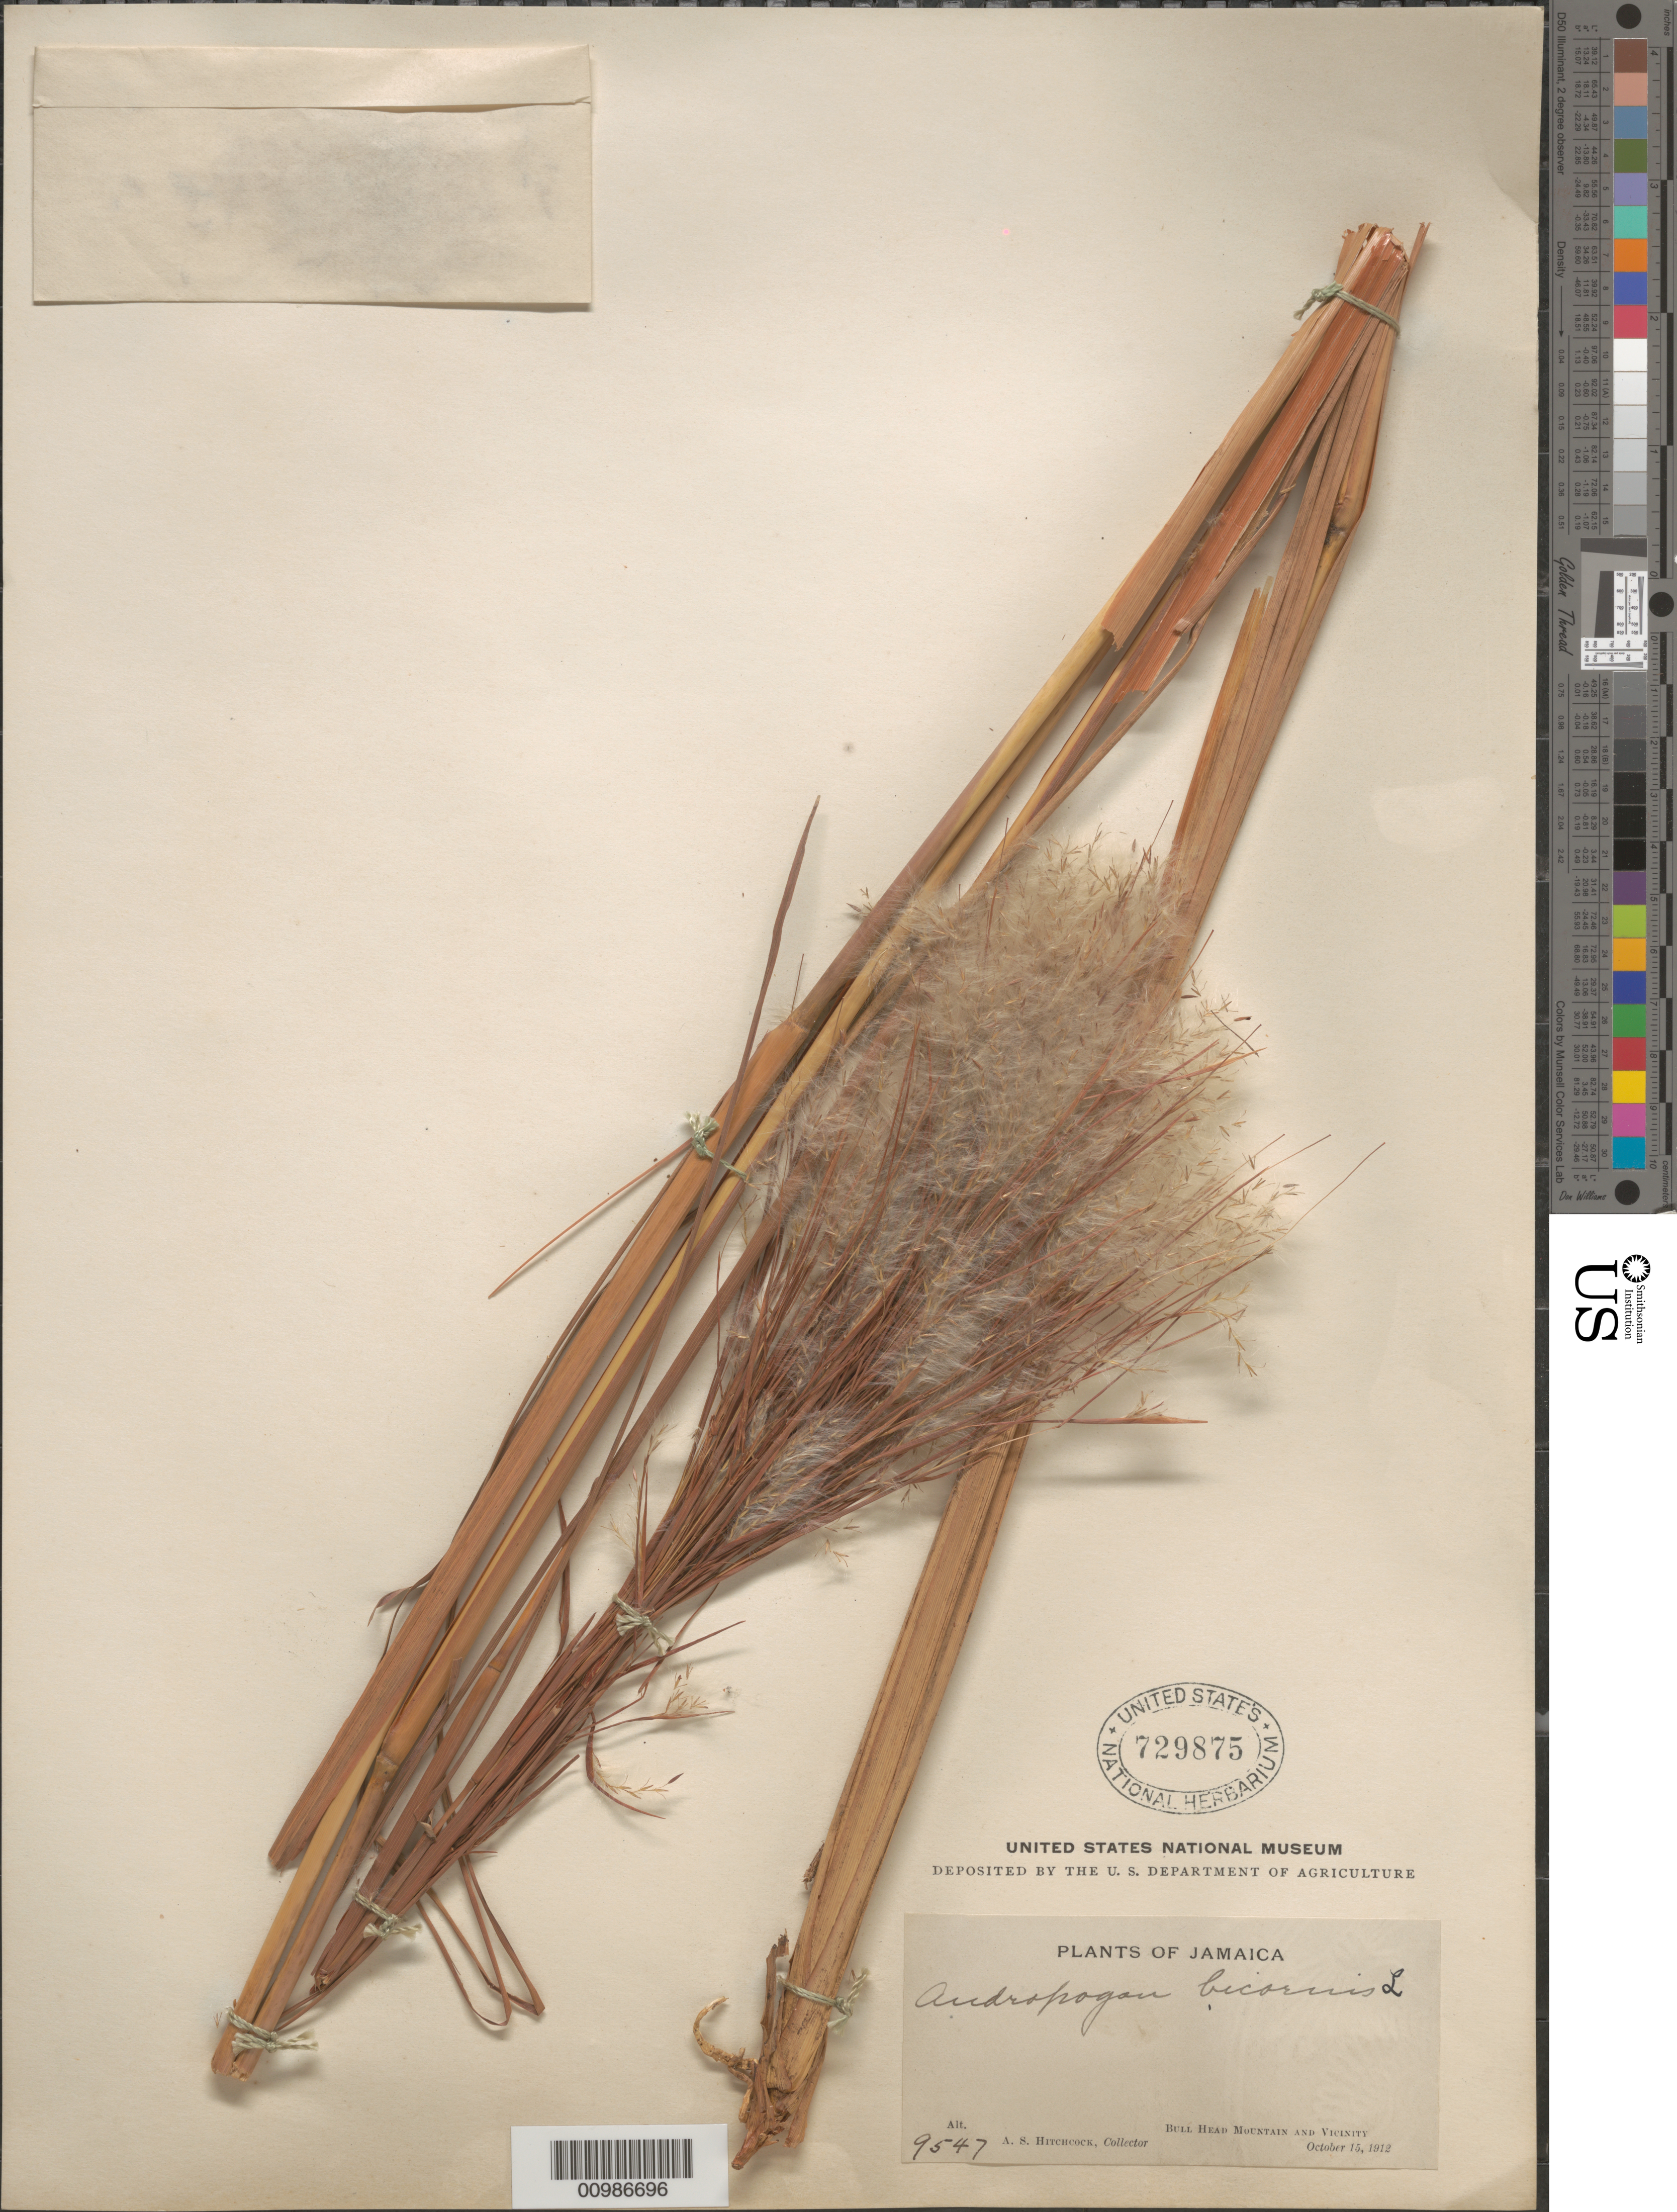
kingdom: Plantae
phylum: Tracheophyta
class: Liliopsida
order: Poales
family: Poaceae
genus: Andropogon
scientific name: Andropogon bicornis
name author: L.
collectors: A. S. Hitchcock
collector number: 9547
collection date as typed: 15 Oct 1912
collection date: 1912-10-15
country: Jamaica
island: Jamaica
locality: Bull Head Mountain and vicinity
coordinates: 0 N, 0 E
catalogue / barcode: US 729875